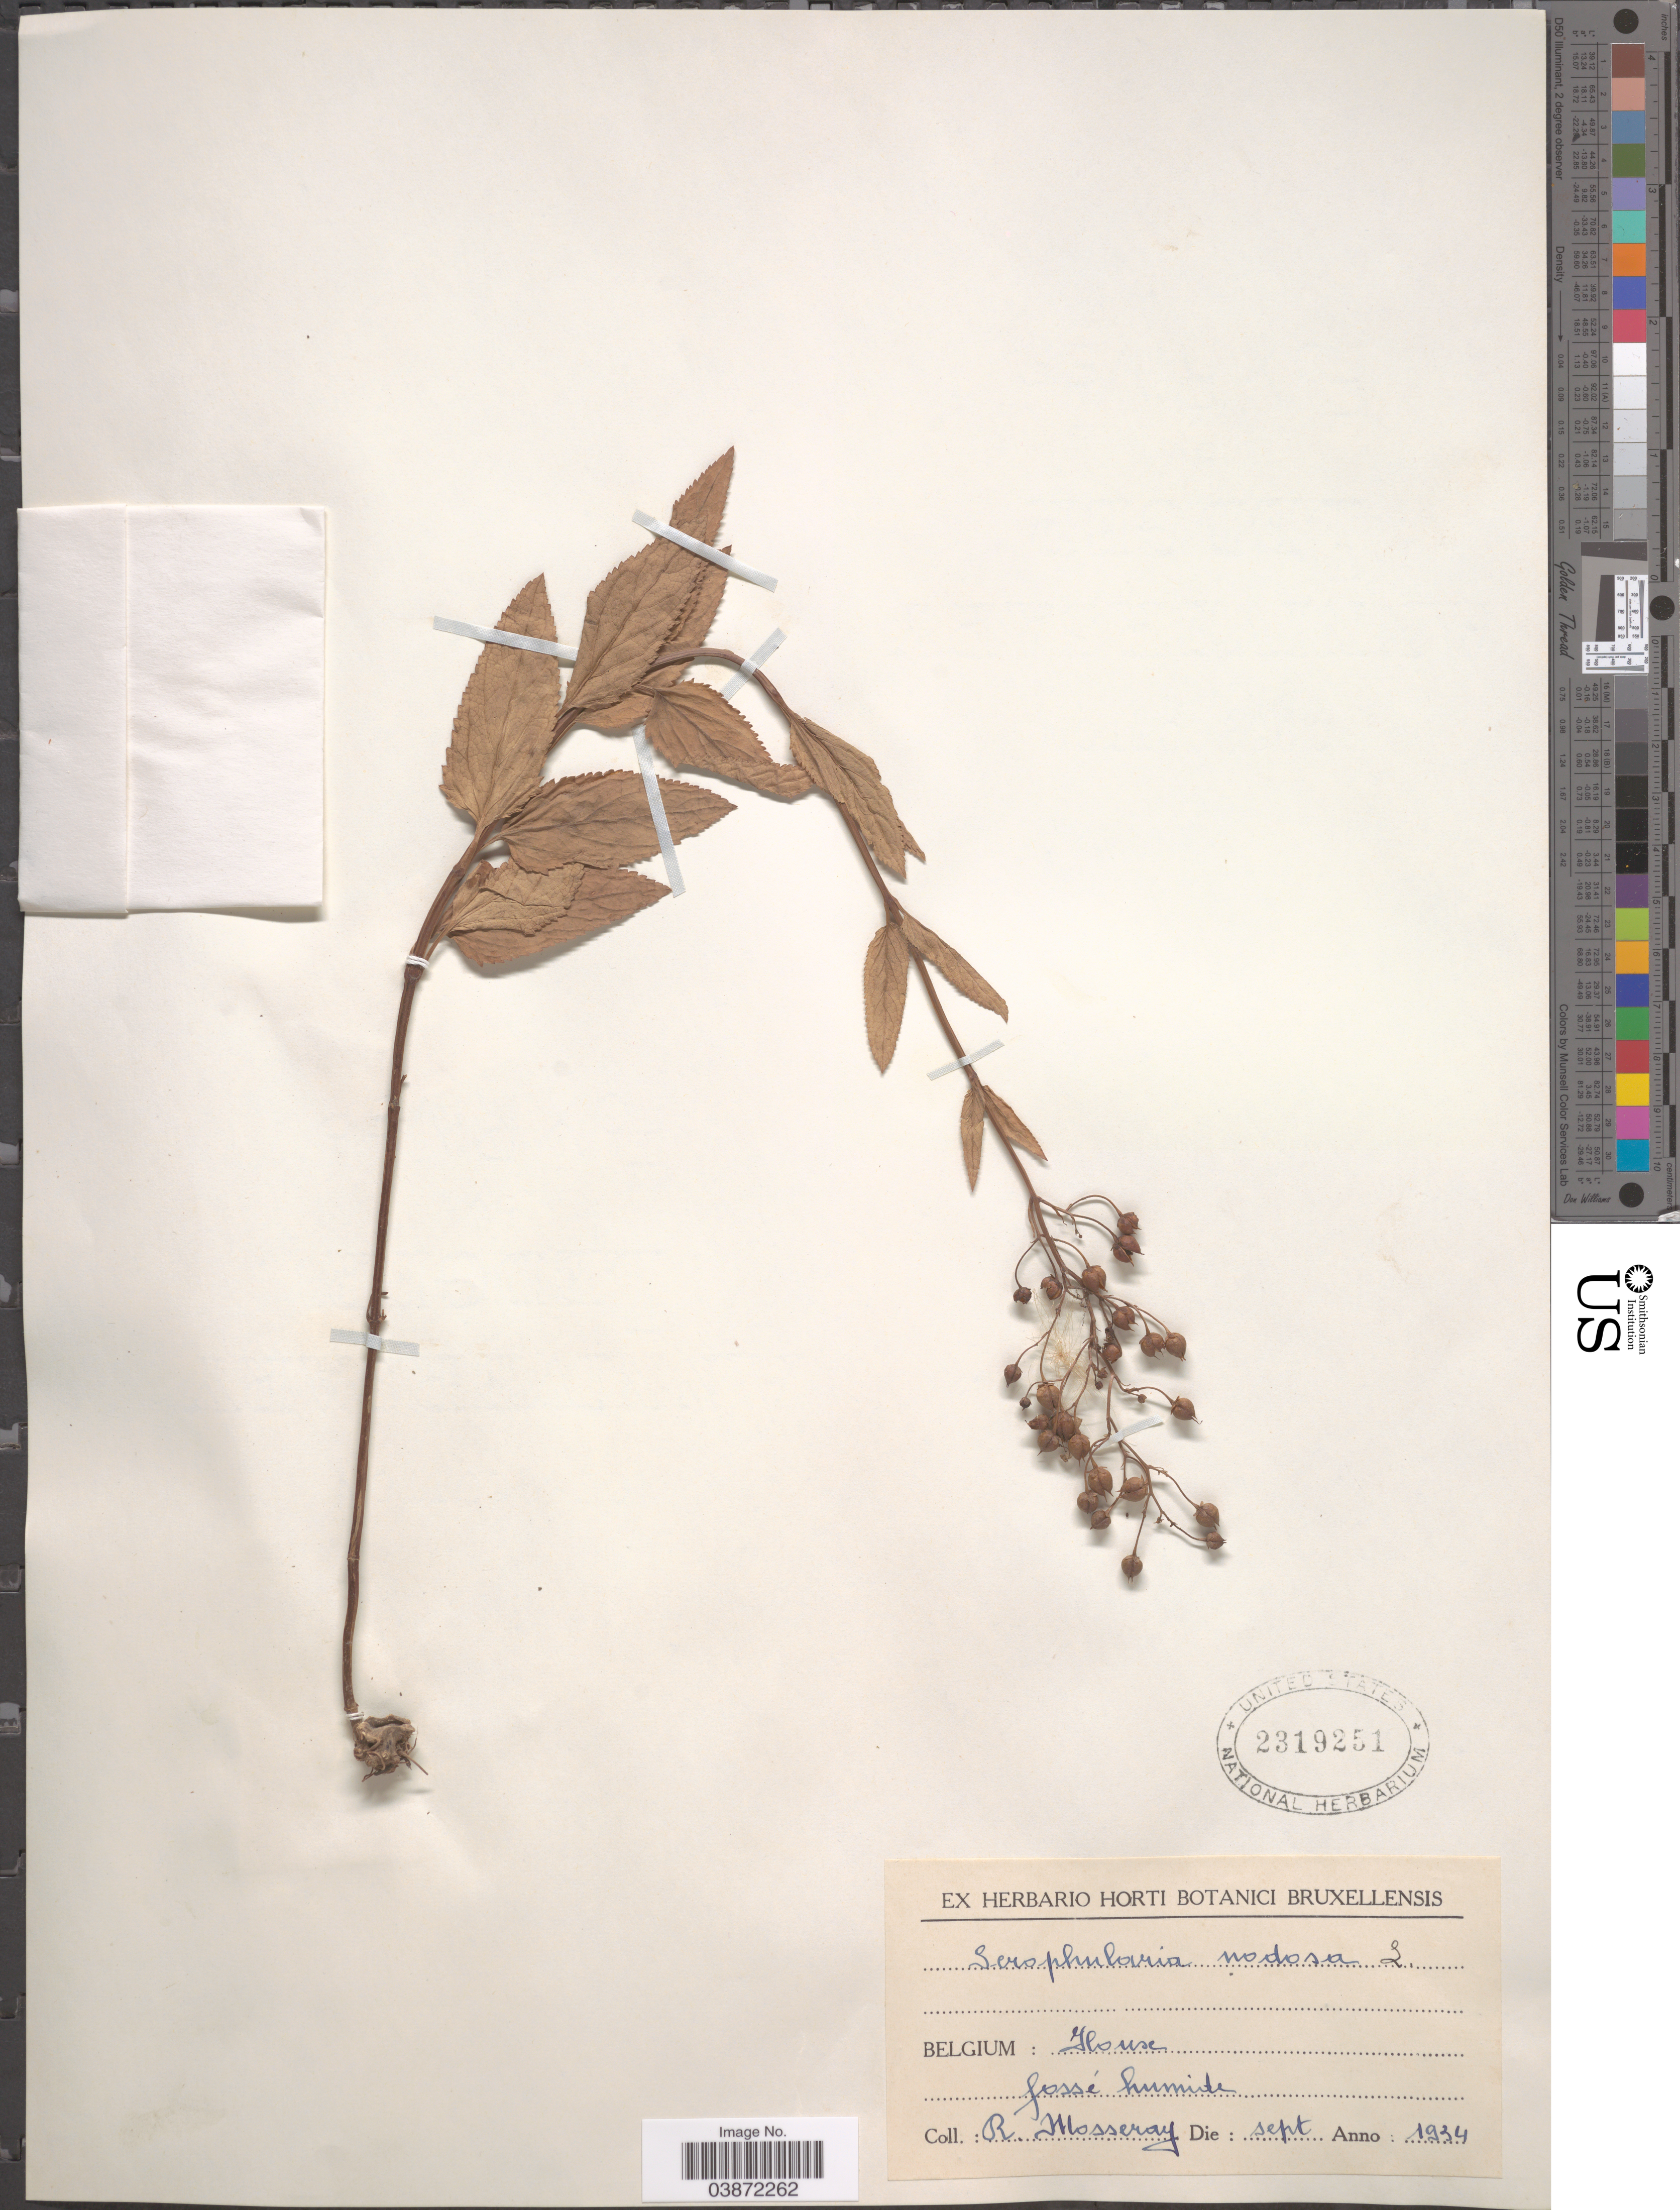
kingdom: Plantae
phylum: Tracheophyta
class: Magnoliopsida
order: Lamiales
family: Scrophulariaceae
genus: Scrophularia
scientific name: Scrophularia nodosa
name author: L.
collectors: R. Mosseray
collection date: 1934-09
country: Belgium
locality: House. fossé humide.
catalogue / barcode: US 2319251